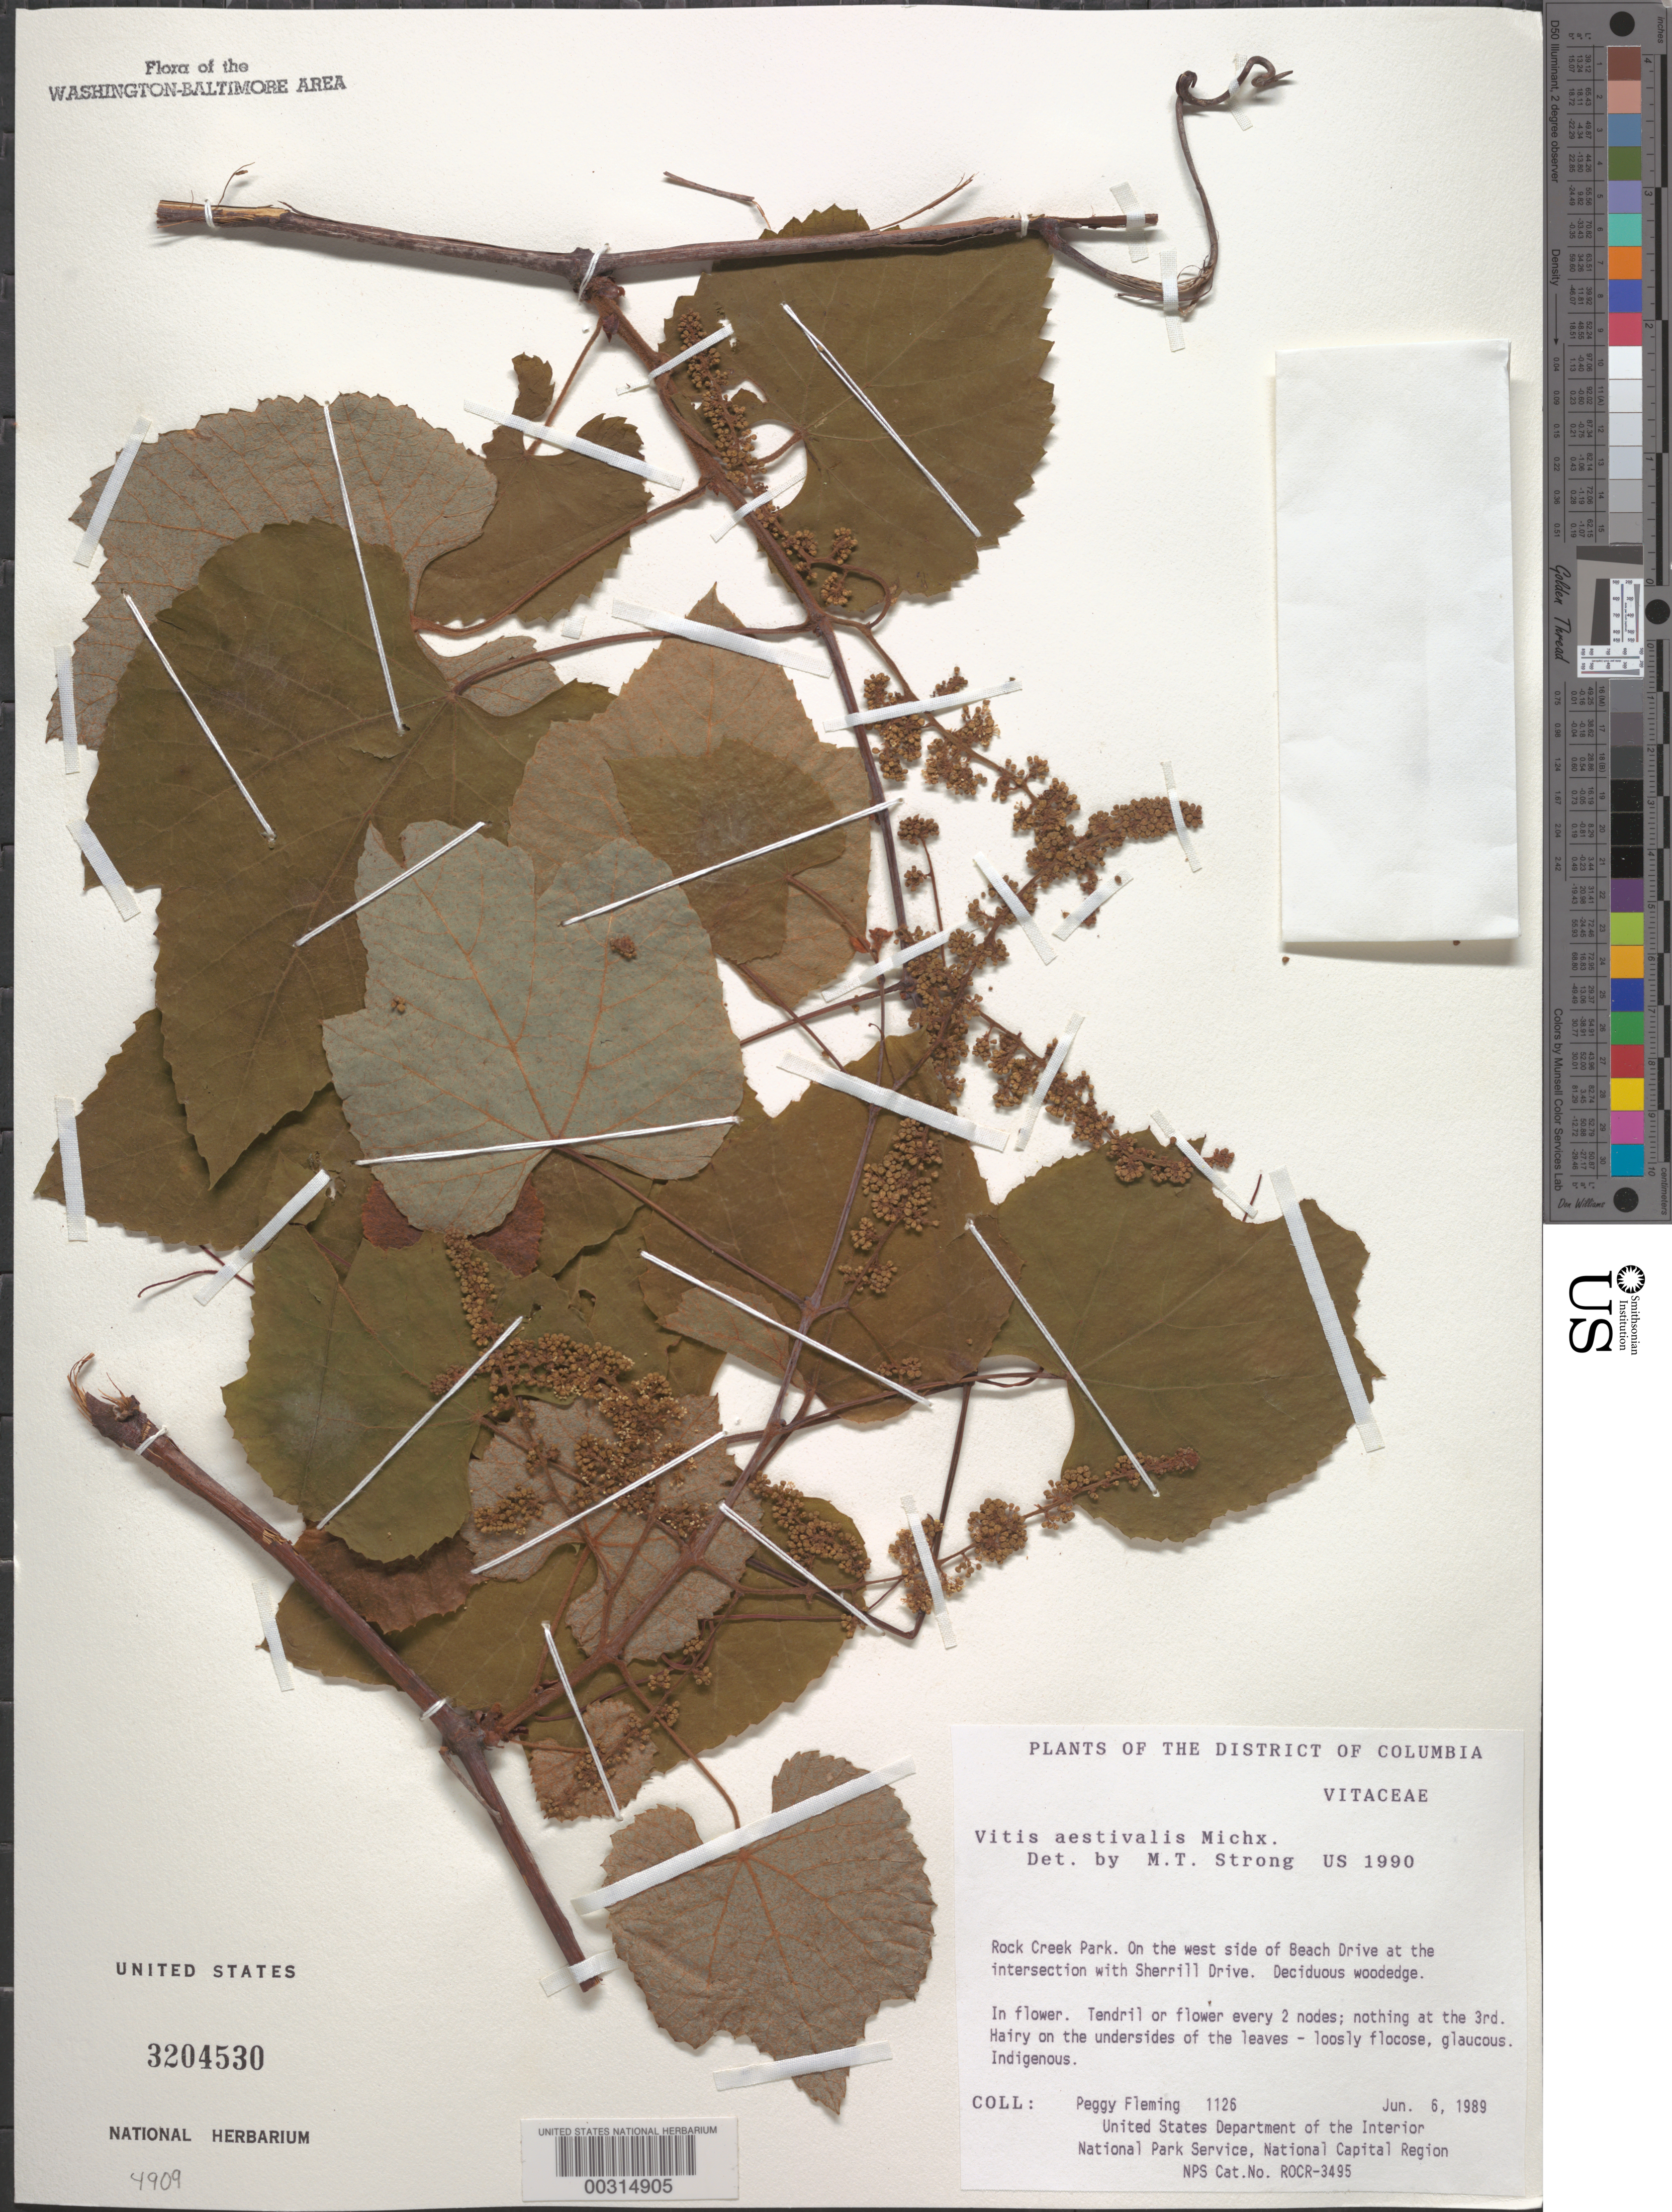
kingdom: Plantae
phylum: Tracheophyta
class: Magnoliopsida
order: Vitales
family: Vitaceae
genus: Vitis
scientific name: Vitis aestivalis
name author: Michx.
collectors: P. Fleming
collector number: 1126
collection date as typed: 06 Jun 1989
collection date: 1989-06-06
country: United States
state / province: District of Columbia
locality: Rock Creek Park, W side of Beach Dr at the intersection with Sherrill Drive Rock Creek Park and vicinity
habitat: Deciduous wood edge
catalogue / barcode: US 3204530